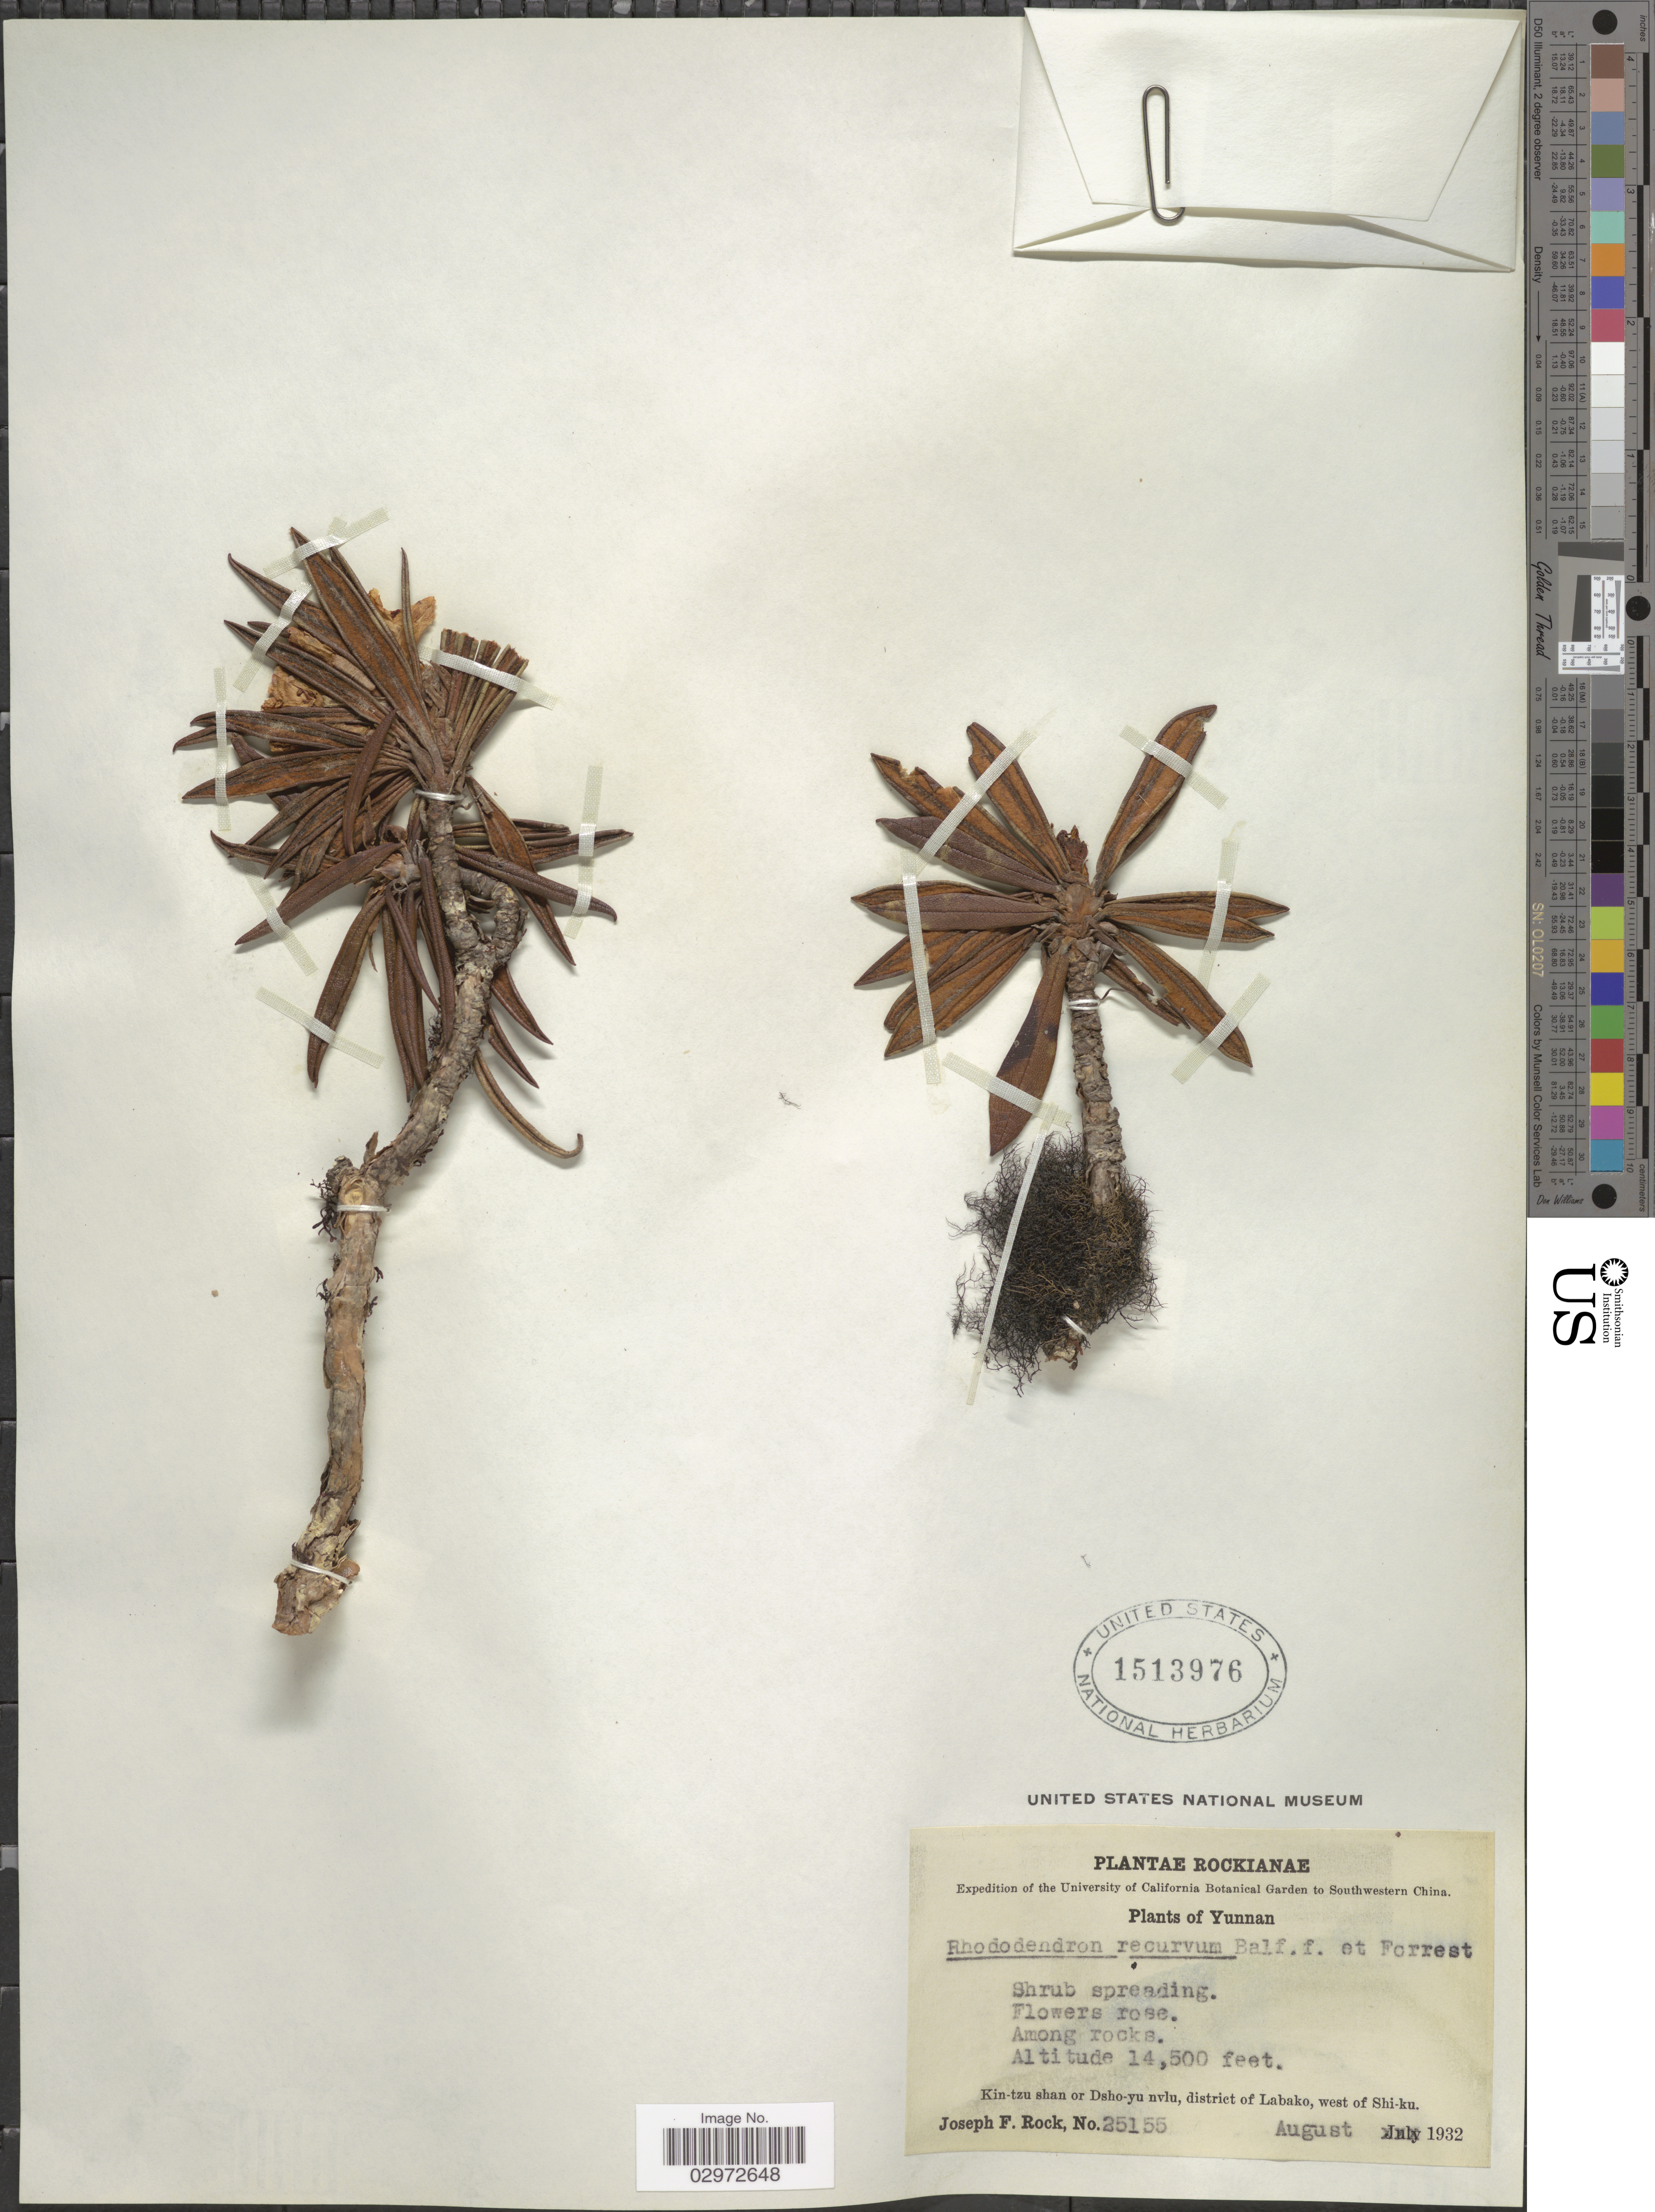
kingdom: Plantae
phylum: Tracheophyta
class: Magnoliopsida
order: Ericales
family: Ericaceae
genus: Rhododendron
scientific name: Rhododendron recurvum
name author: Balf. f. & Forrest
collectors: J. F. Rock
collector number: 25155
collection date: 1932-08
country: China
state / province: Yunnan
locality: Kin-tzu shan or Dsho-yu nvlu, district of Labako, west of Shi-ku.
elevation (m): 4420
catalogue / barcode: US 1513976